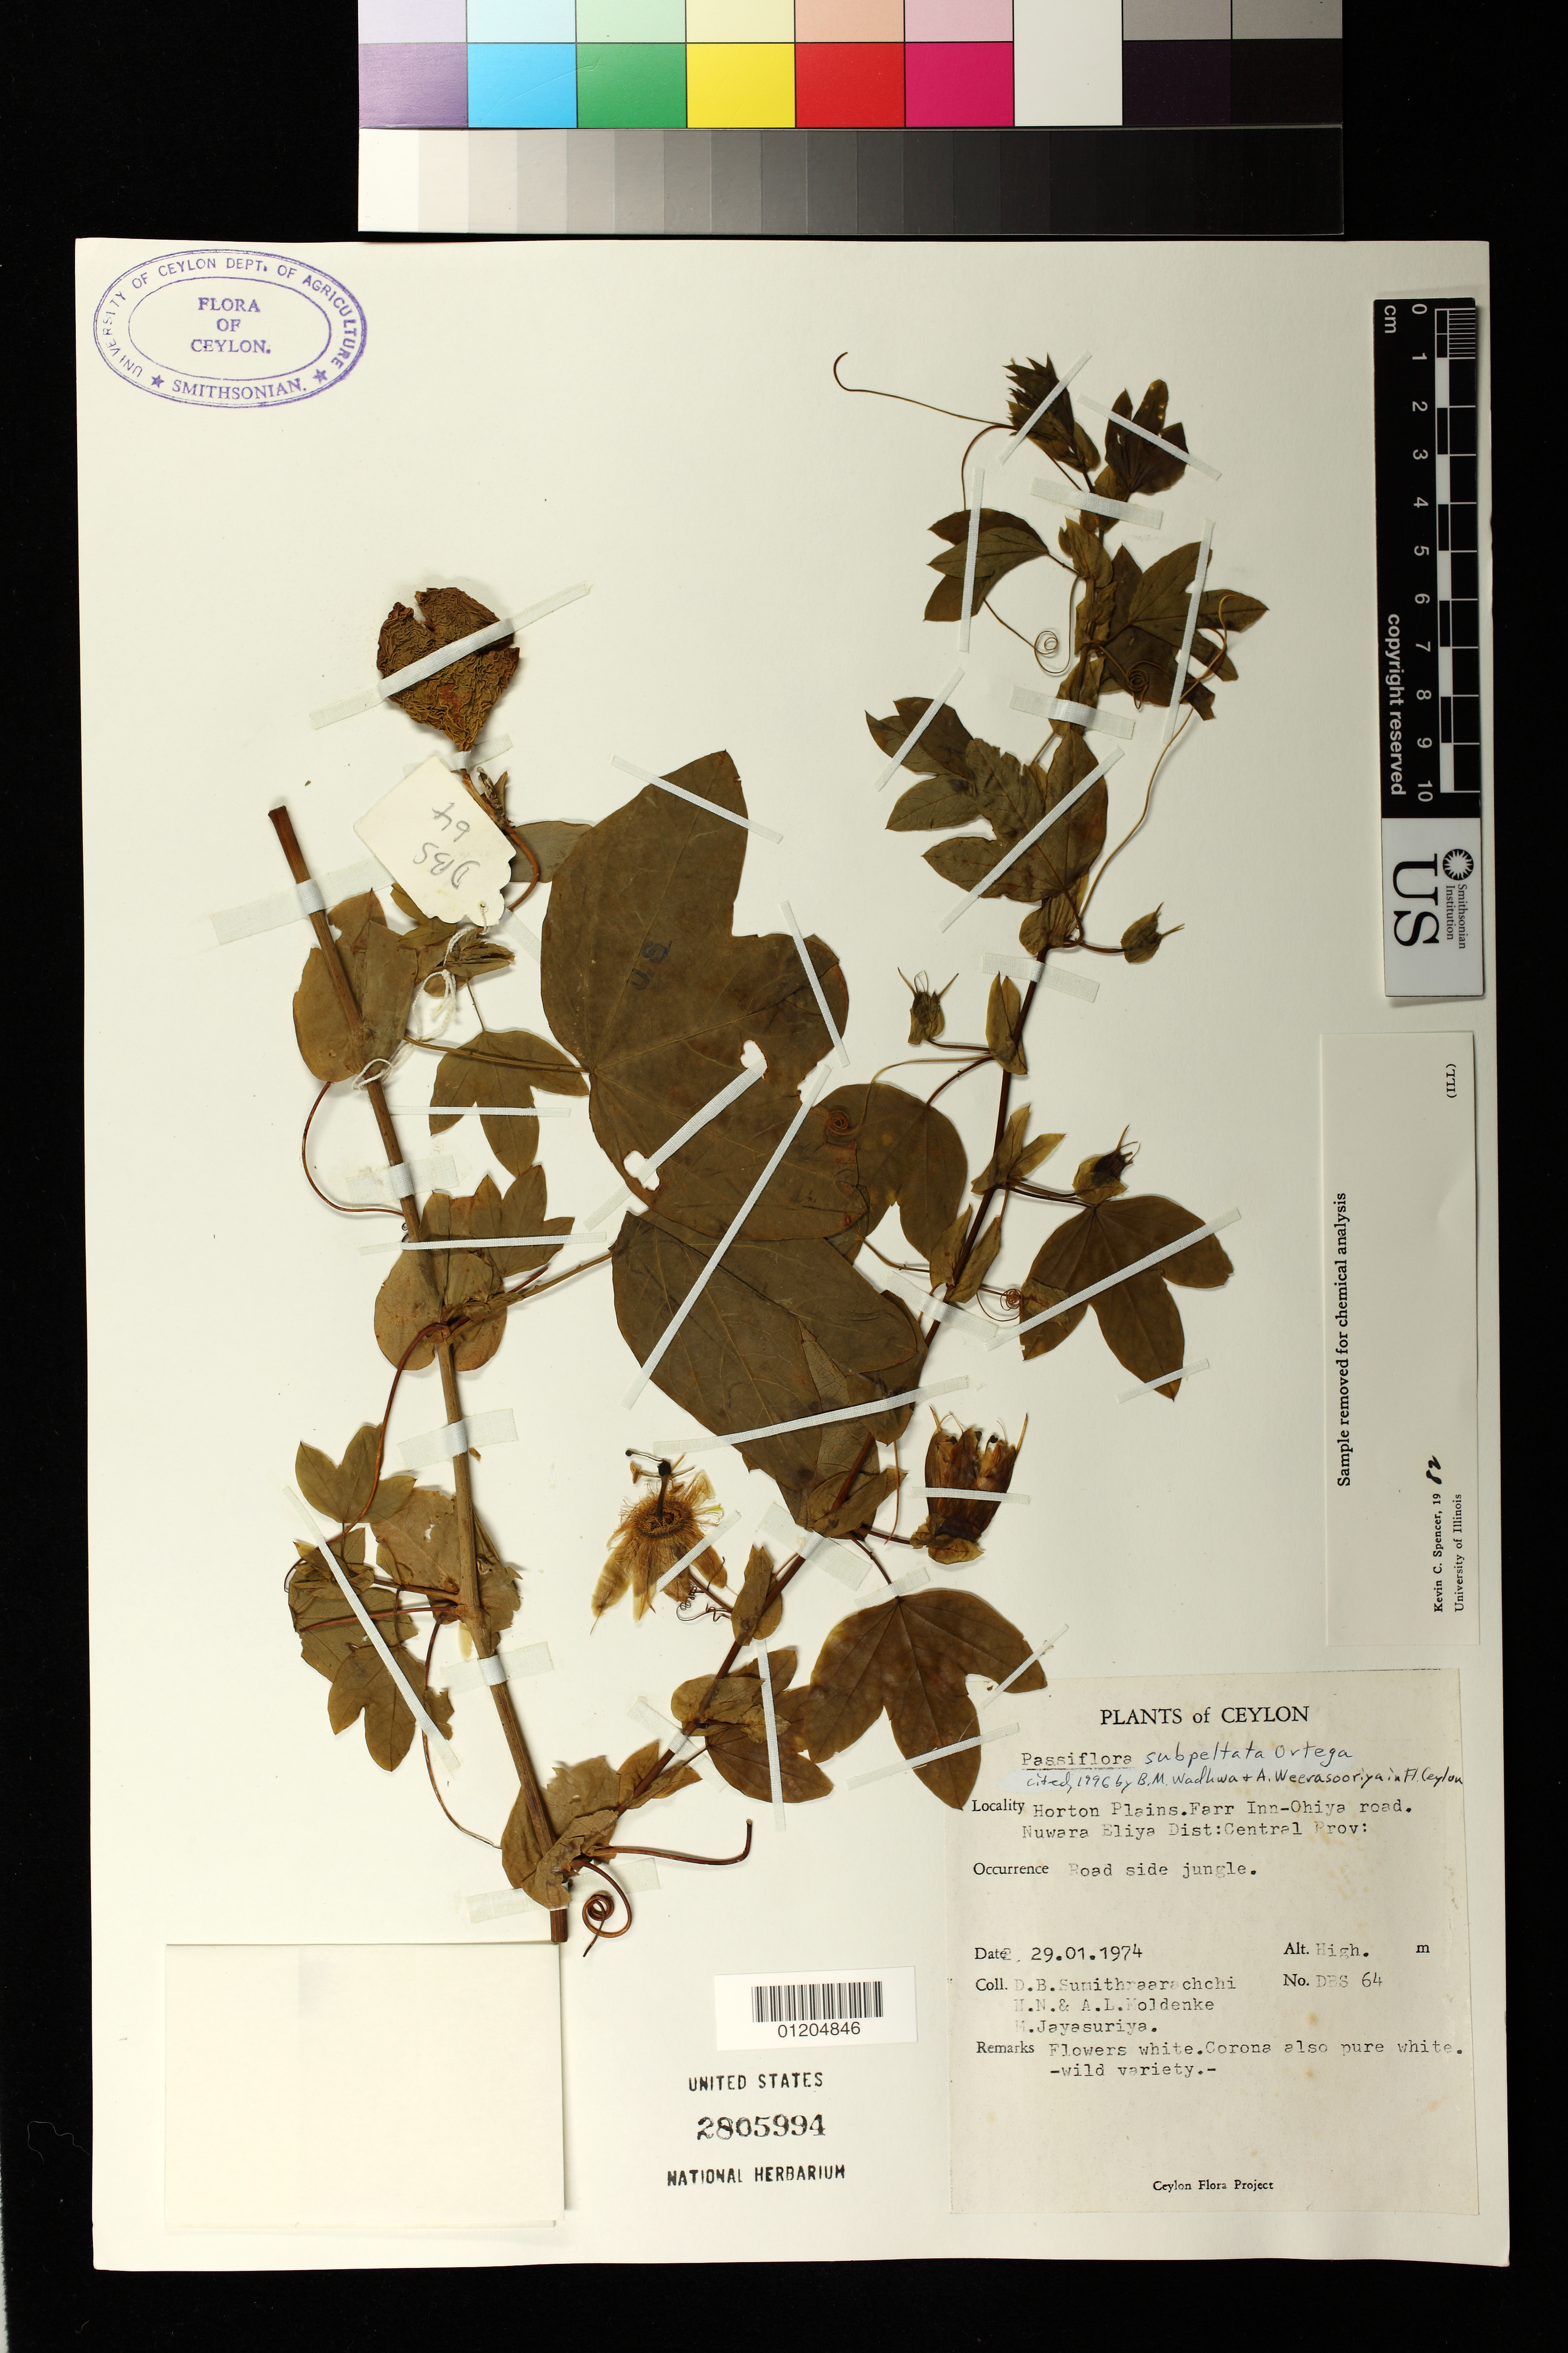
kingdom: Plantae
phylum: Tracheophyta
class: Magnoliopsida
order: Malpighiales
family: Passifloraceae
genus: Passiflora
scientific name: Passiflora subpeltata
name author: Ortega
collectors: D. B. Sumithraarachchi, H. N. Moldenke, M. Jayasuriya & M. Jayasuria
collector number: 64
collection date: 1974-01-29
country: Sri Lanka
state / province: Central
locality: Horton Plains. Farr Inn -Ohiya road. Nuwara Eliya Road side.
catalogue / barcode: US 2805994